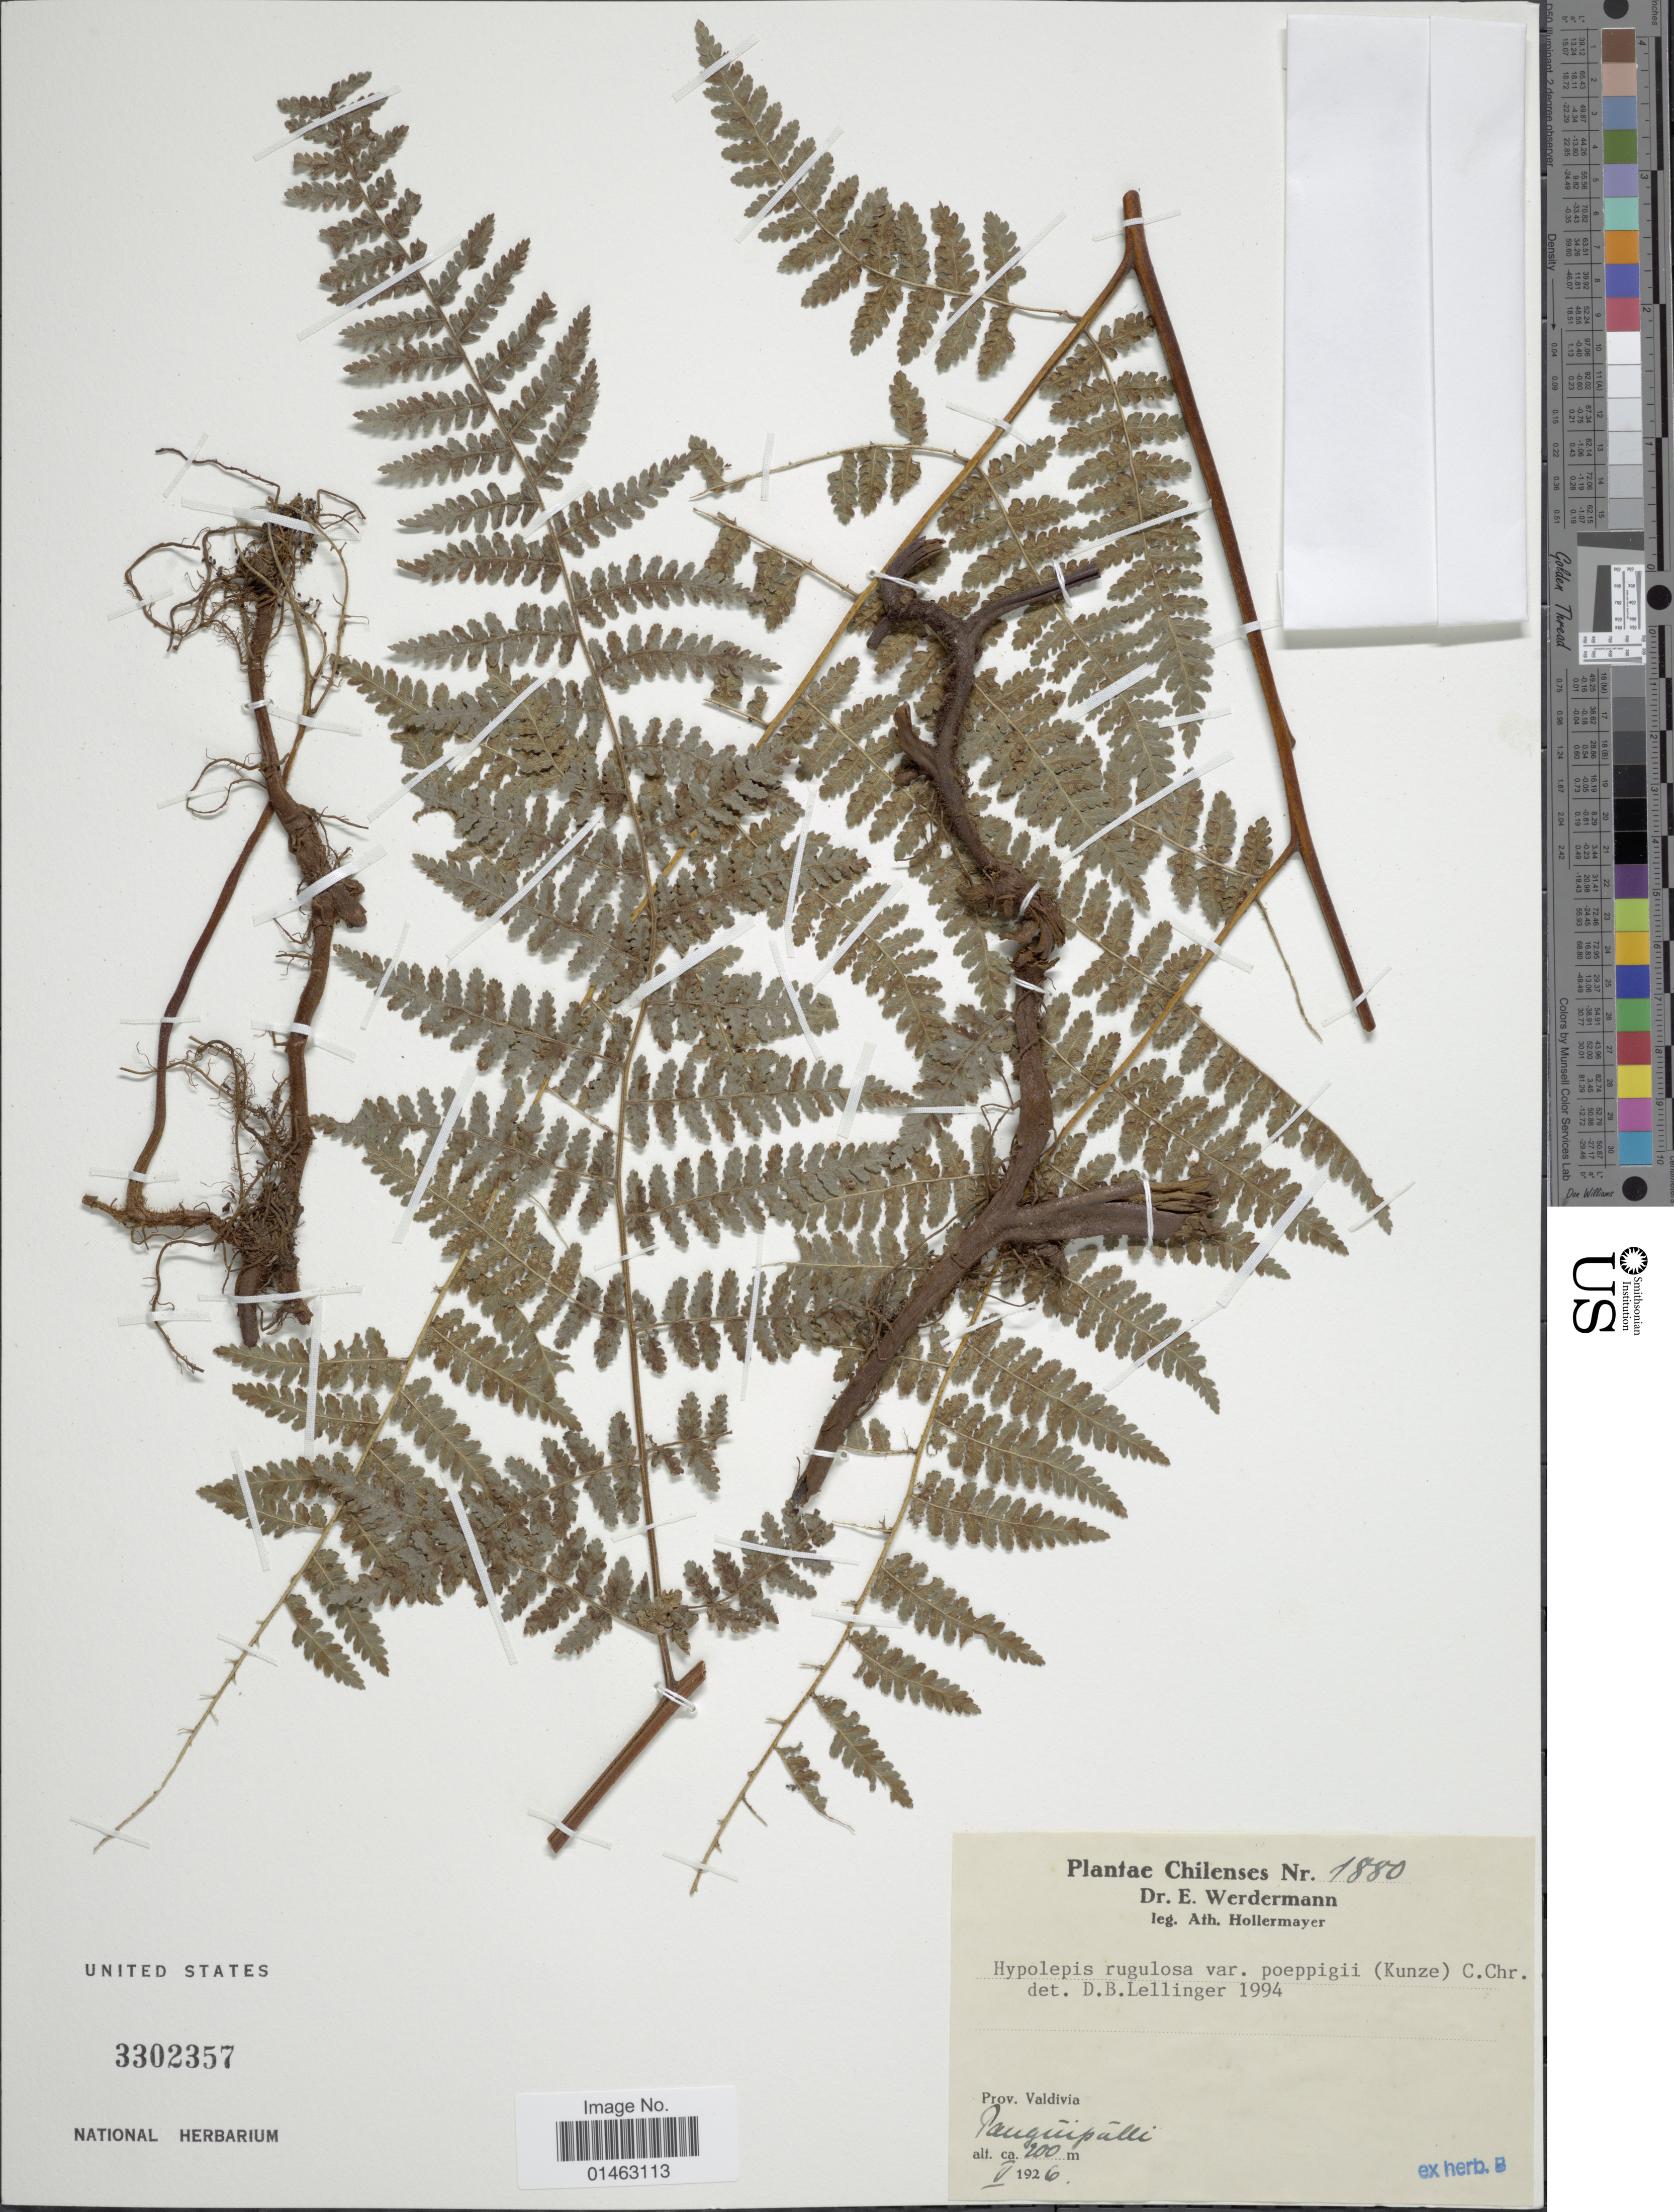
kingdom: Plantae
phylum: Tracheophyta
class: Polypodiopsida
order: Polypodiales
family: Dennstaedtiaceae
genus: Hypolepis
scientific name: Hypolepis rugosula var. poeppigii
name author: C. Chr. ex Skottsb.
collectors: E. Werdermann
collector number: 1880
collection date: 1926-05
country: Chile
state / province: Los Ríos (XIV)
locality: Prov. Valdivia, Panguipulli.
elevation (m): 200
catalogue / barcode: US 3302357